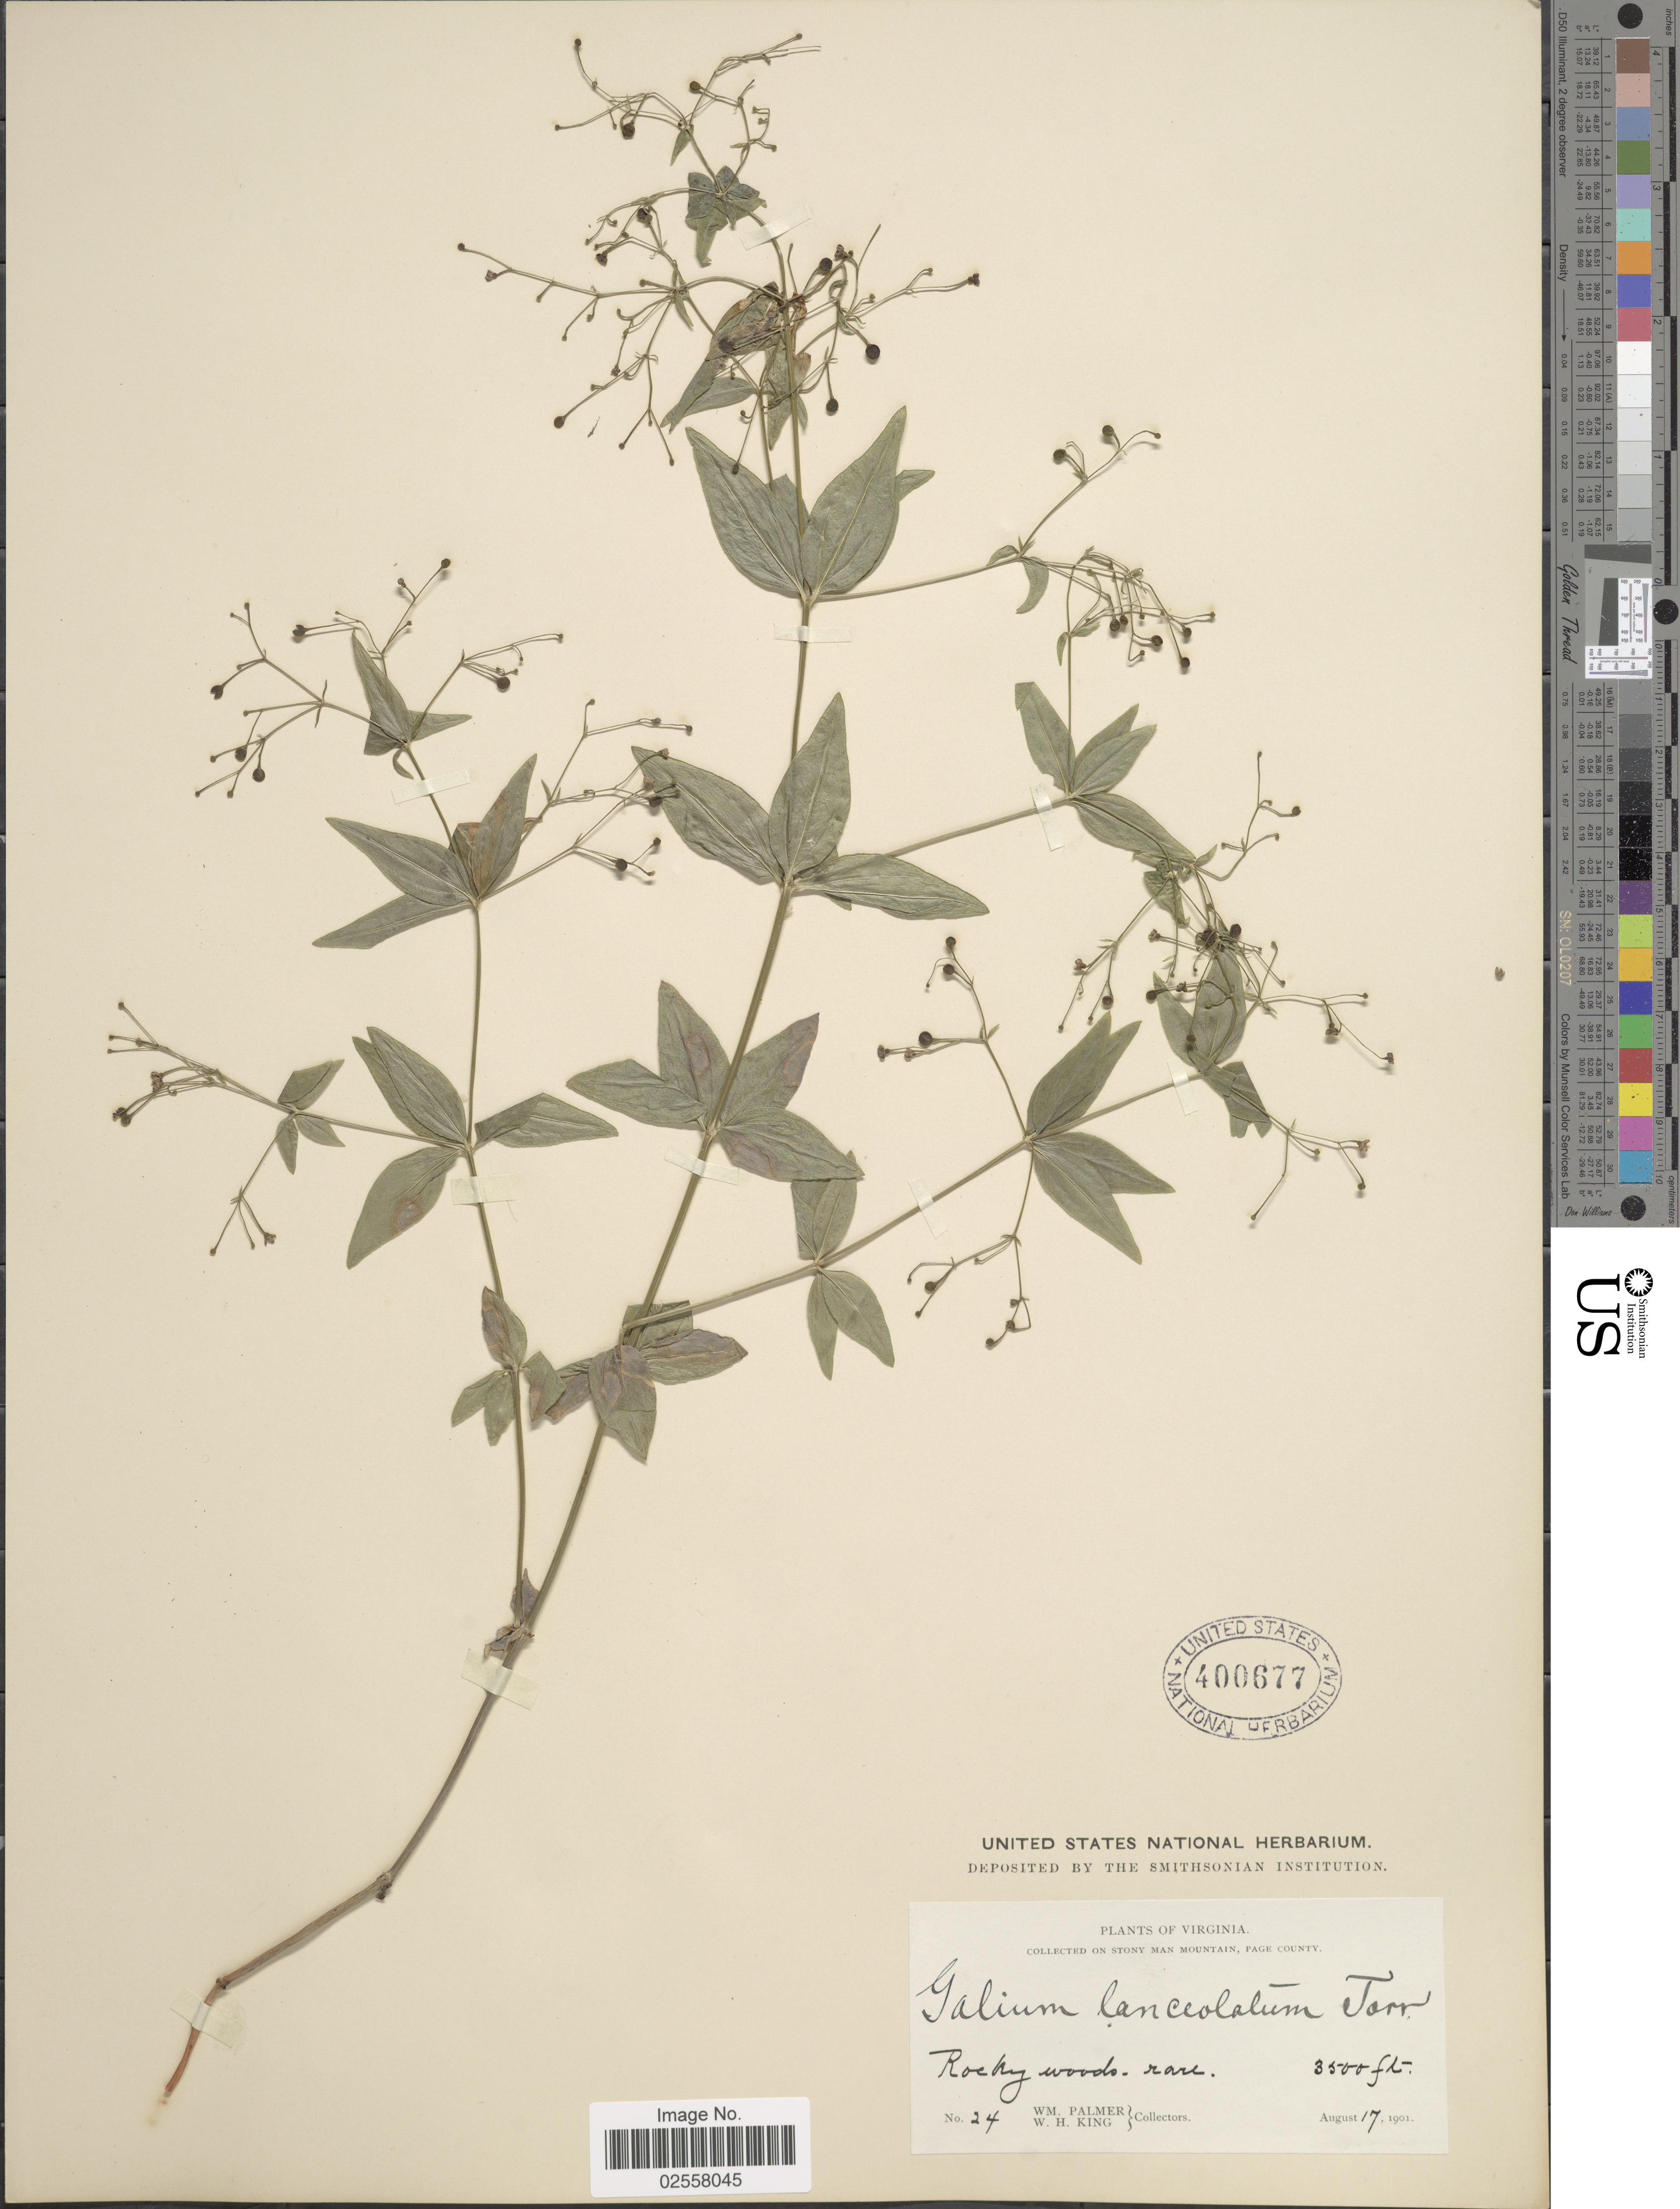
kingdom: Plantae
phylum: Tracheophyta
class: Magnoliopsida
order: Gentianales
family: Rubiaceae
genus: Galium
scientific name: Galium latifolium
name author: Michx.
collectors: W. Palmer & W. H. King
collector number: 24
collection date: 1901-08-17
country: United States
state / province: Virginia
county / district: Page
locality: Stony Man Mountain, Page County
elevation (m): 1067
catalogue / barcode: US 400677